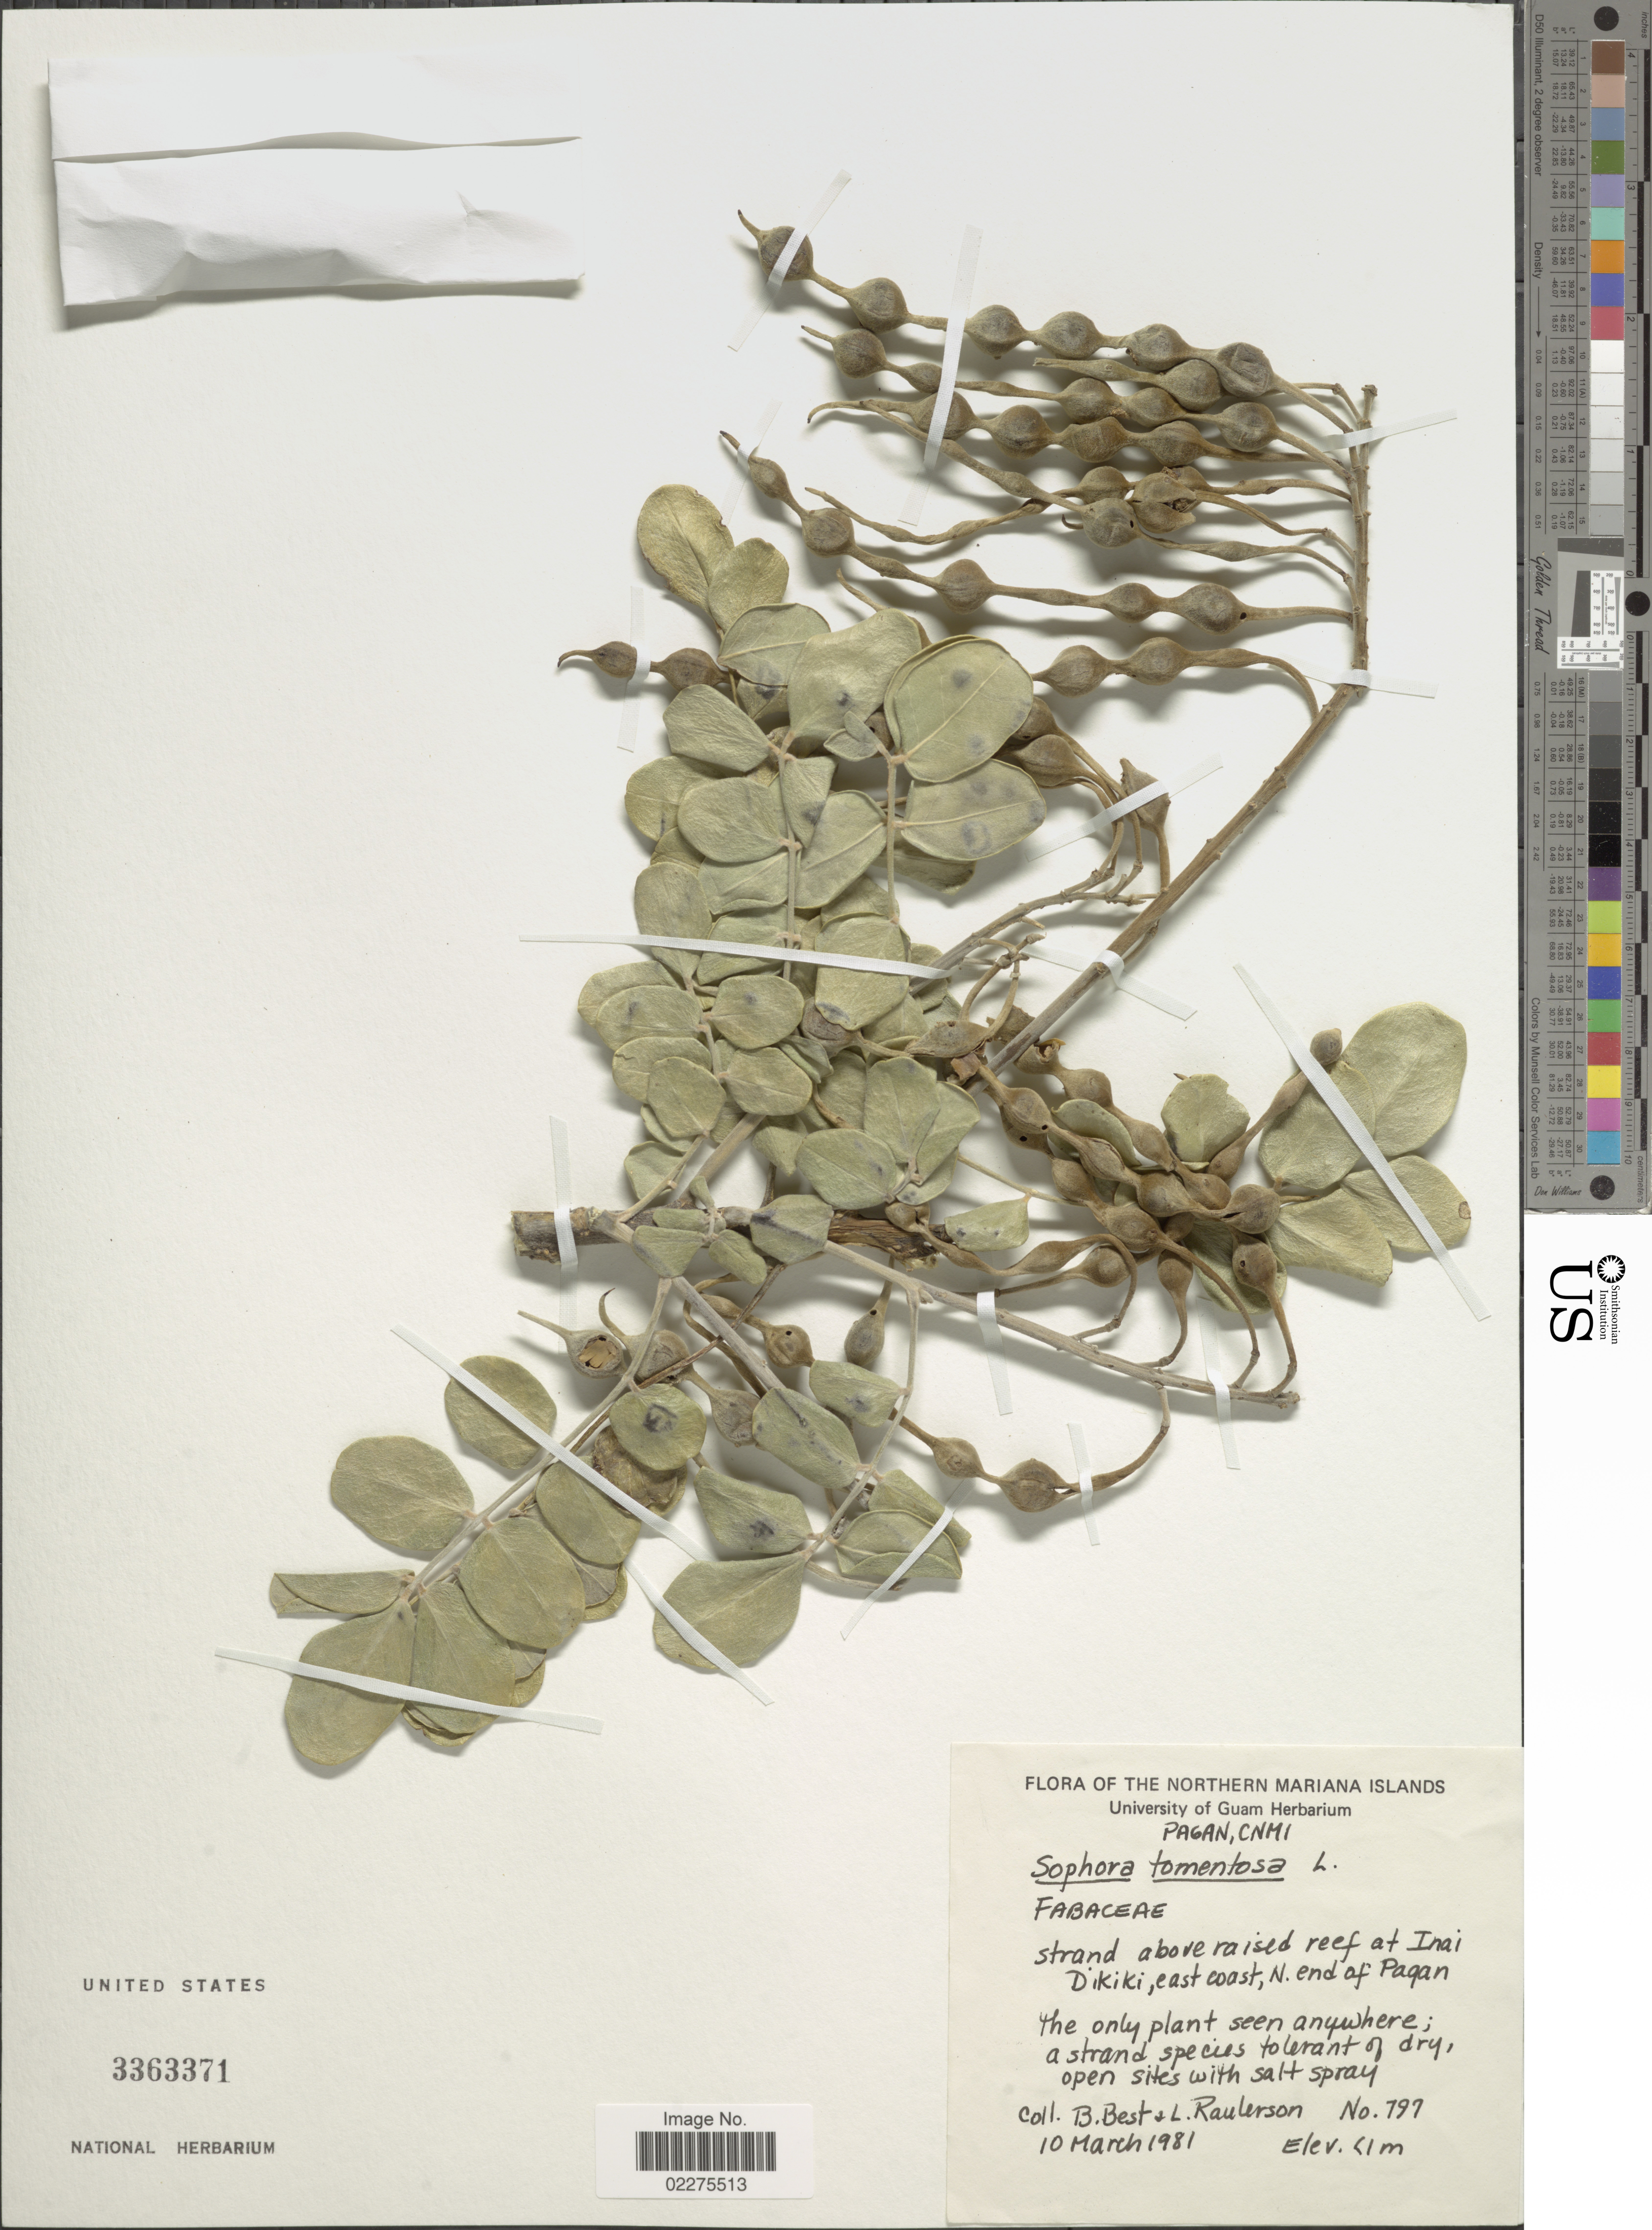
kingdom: Plantae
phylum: Tracheophyta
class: Magnoliopsida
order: Fabales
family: Fabaceae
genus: Sophora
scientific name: Sophora tomentosa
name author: L.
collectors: B. Best & L. Raulerson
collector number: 797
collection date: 1981-03-10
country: Northern Mariana Islands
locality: Strand above raised reef at Inai Dikiki, east coast, N. end of Pagan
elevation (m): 1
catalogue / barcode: US 3363371